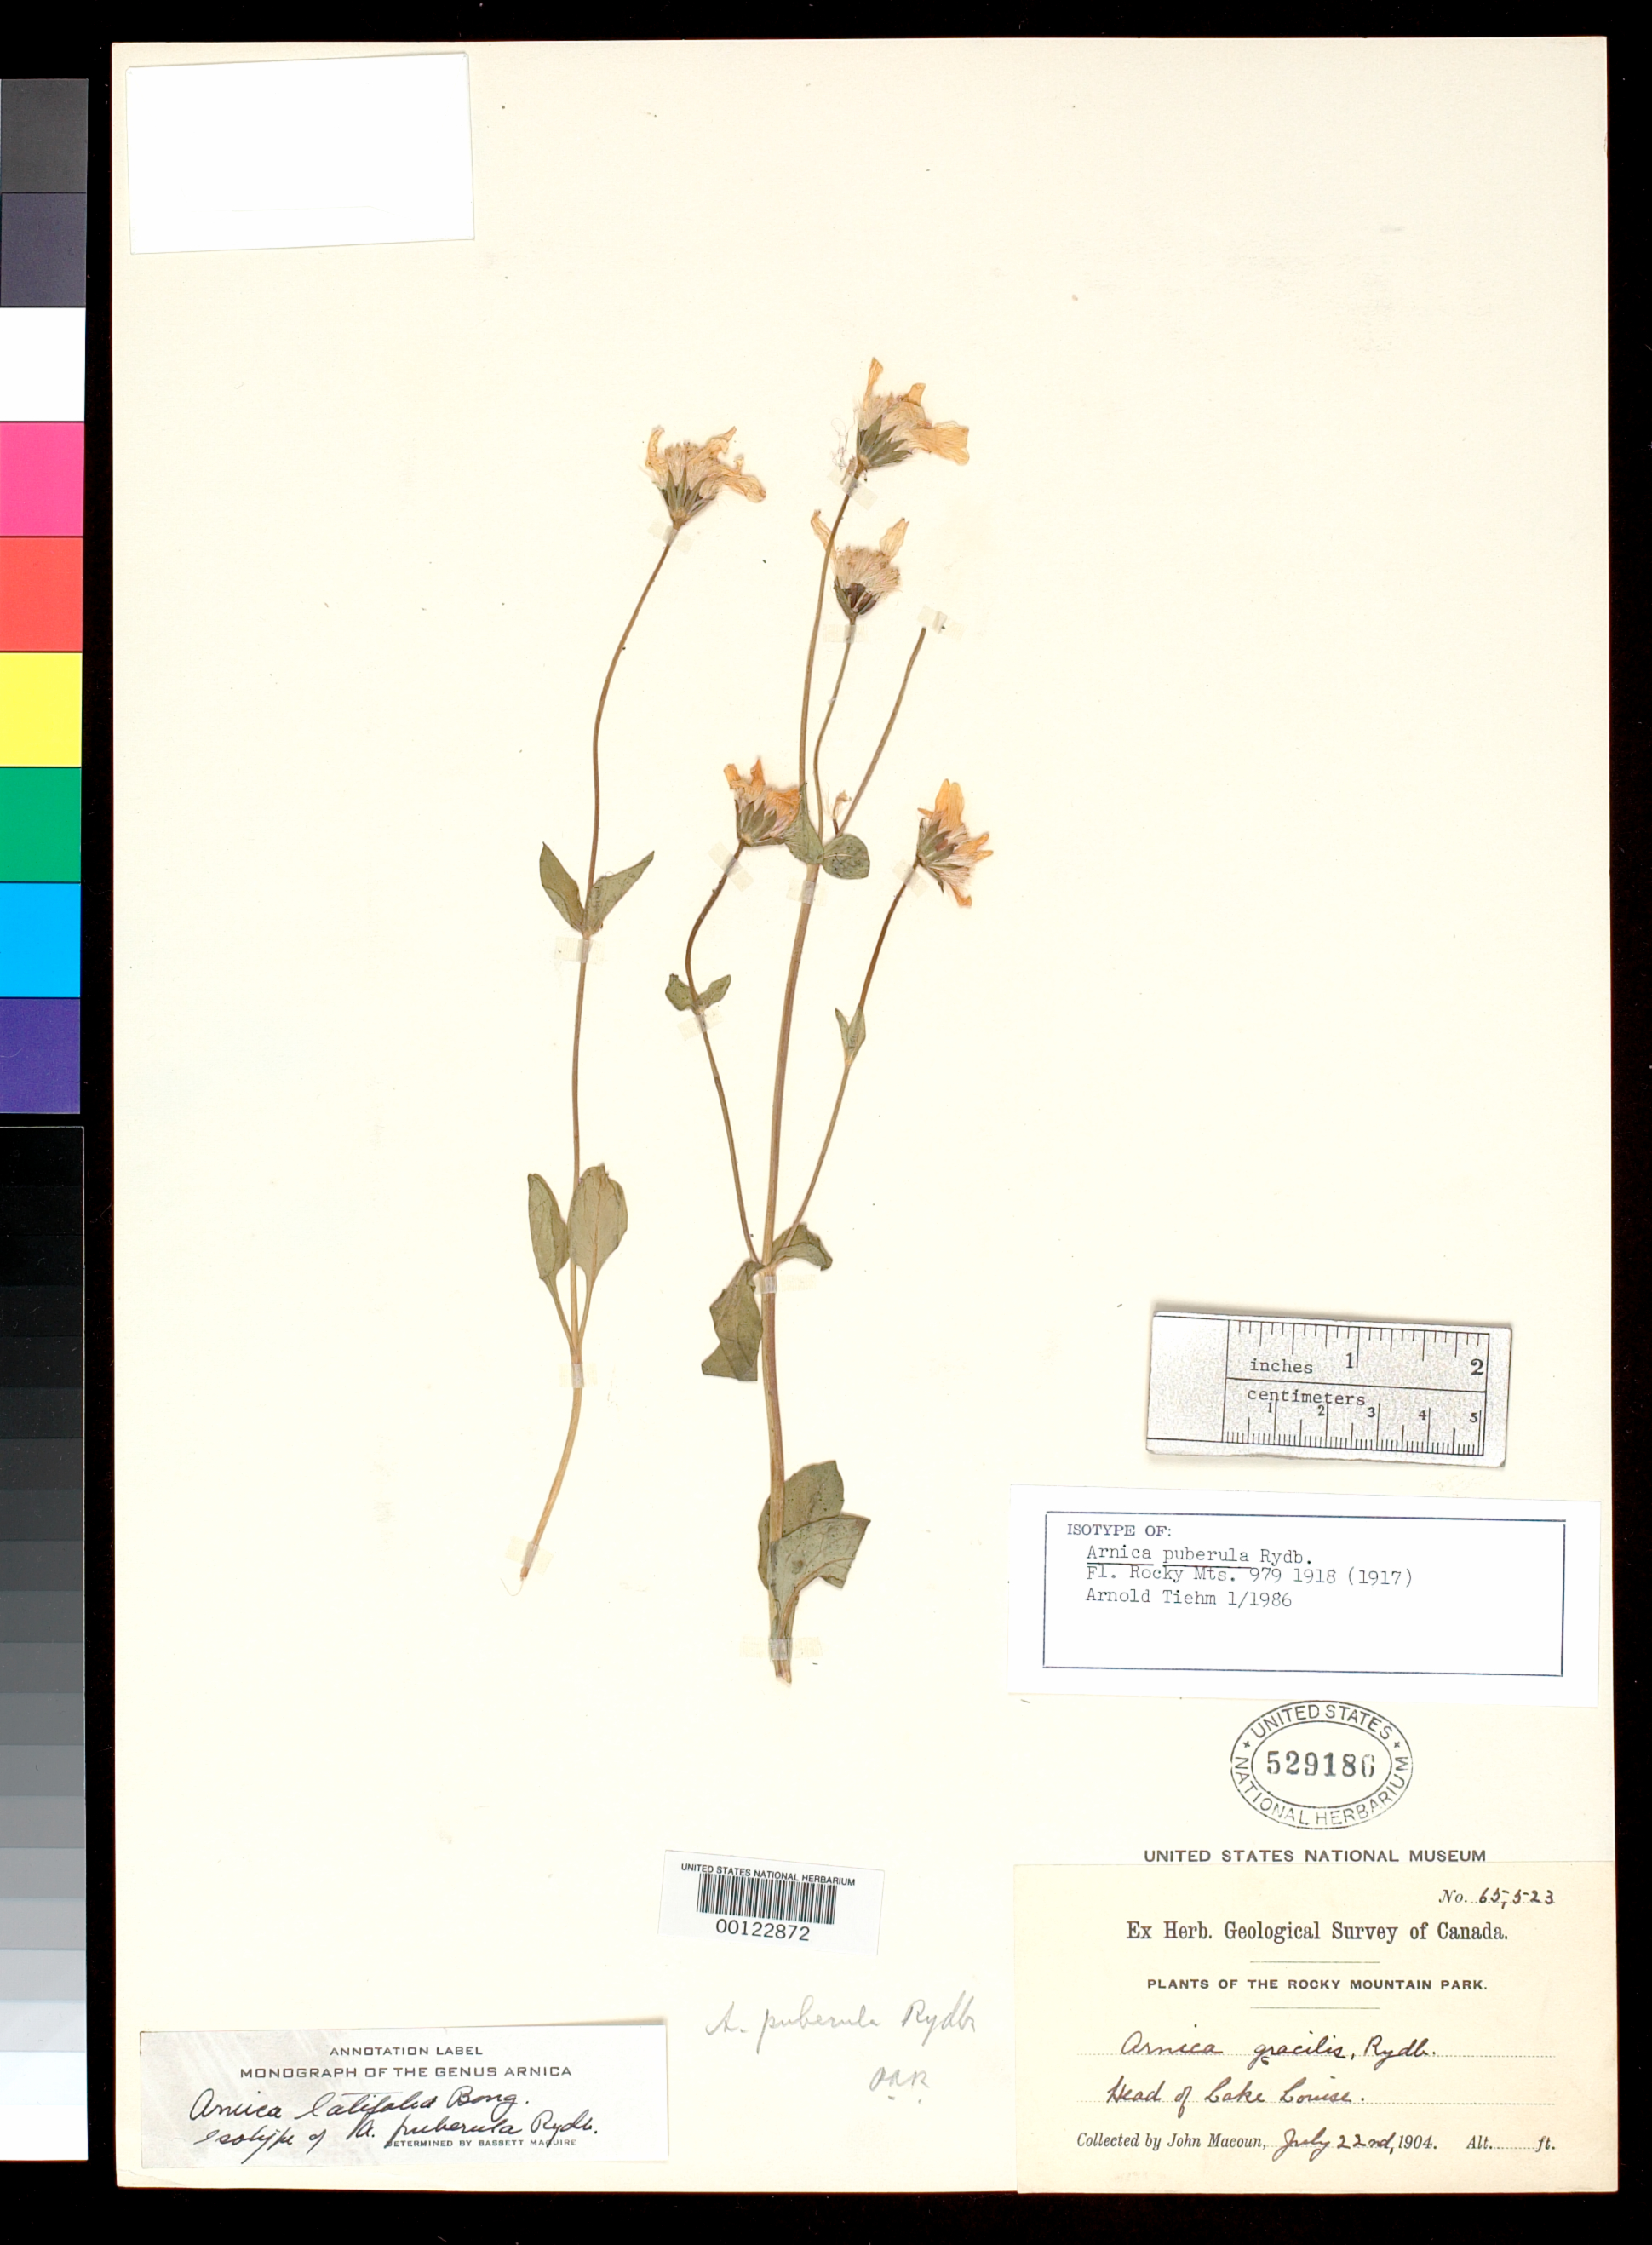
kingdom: Plantae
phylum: Tracheophyta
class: Magnoliopsida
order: Asterales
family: Asteraceae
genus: Arnica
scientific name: Arnica puberula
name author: Rydb.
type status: Isolectotype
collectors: J. Macoun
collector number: Herb. Geol. Sur. Canada 65523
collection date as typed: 22 Jul 1904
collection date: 1904-07-22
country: Canada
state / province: Alberta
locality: Head of Lake Louise.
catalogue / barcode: US 529186